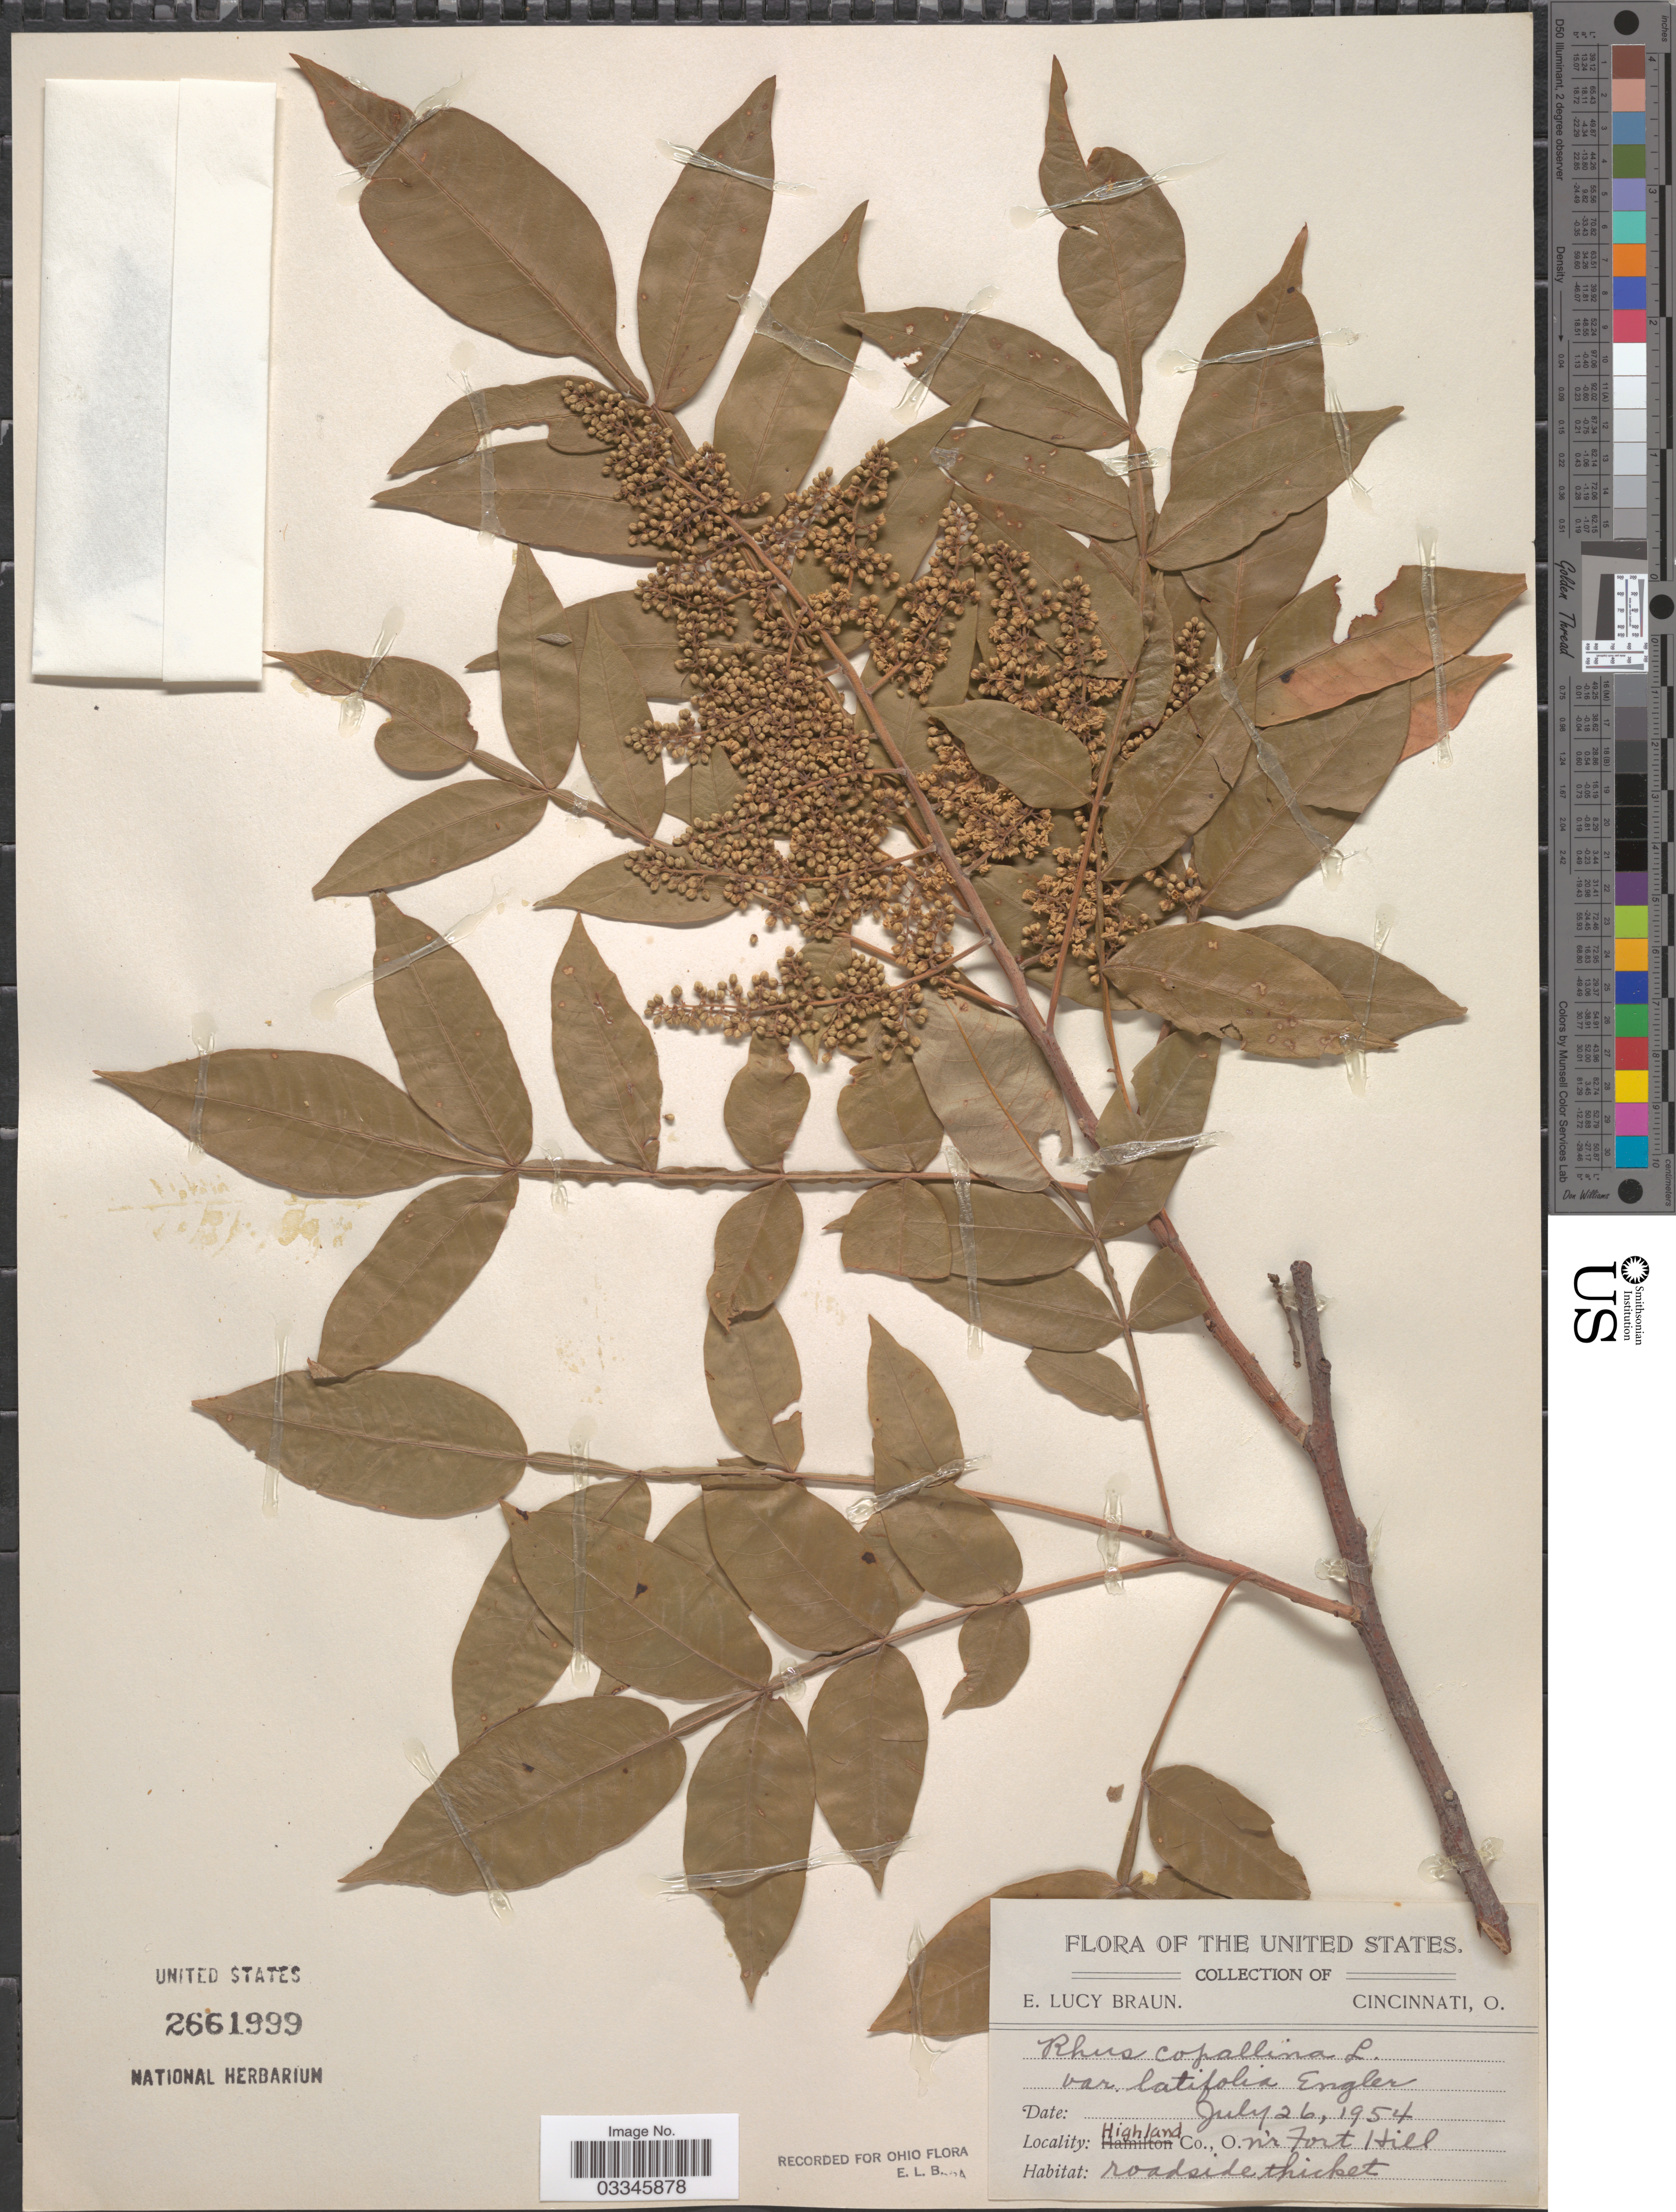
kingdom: Plantae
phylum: Tracheophyta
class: Magnoliopsida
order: Sapindales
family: Anacardiaceae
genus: Rhus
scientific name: Rhus copallinum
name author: L.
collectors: E. L. Braun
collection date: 1954-07-26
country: United States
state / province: Ohio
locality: Highland Co., n'r Fort Hill.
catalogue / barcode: US 2661999